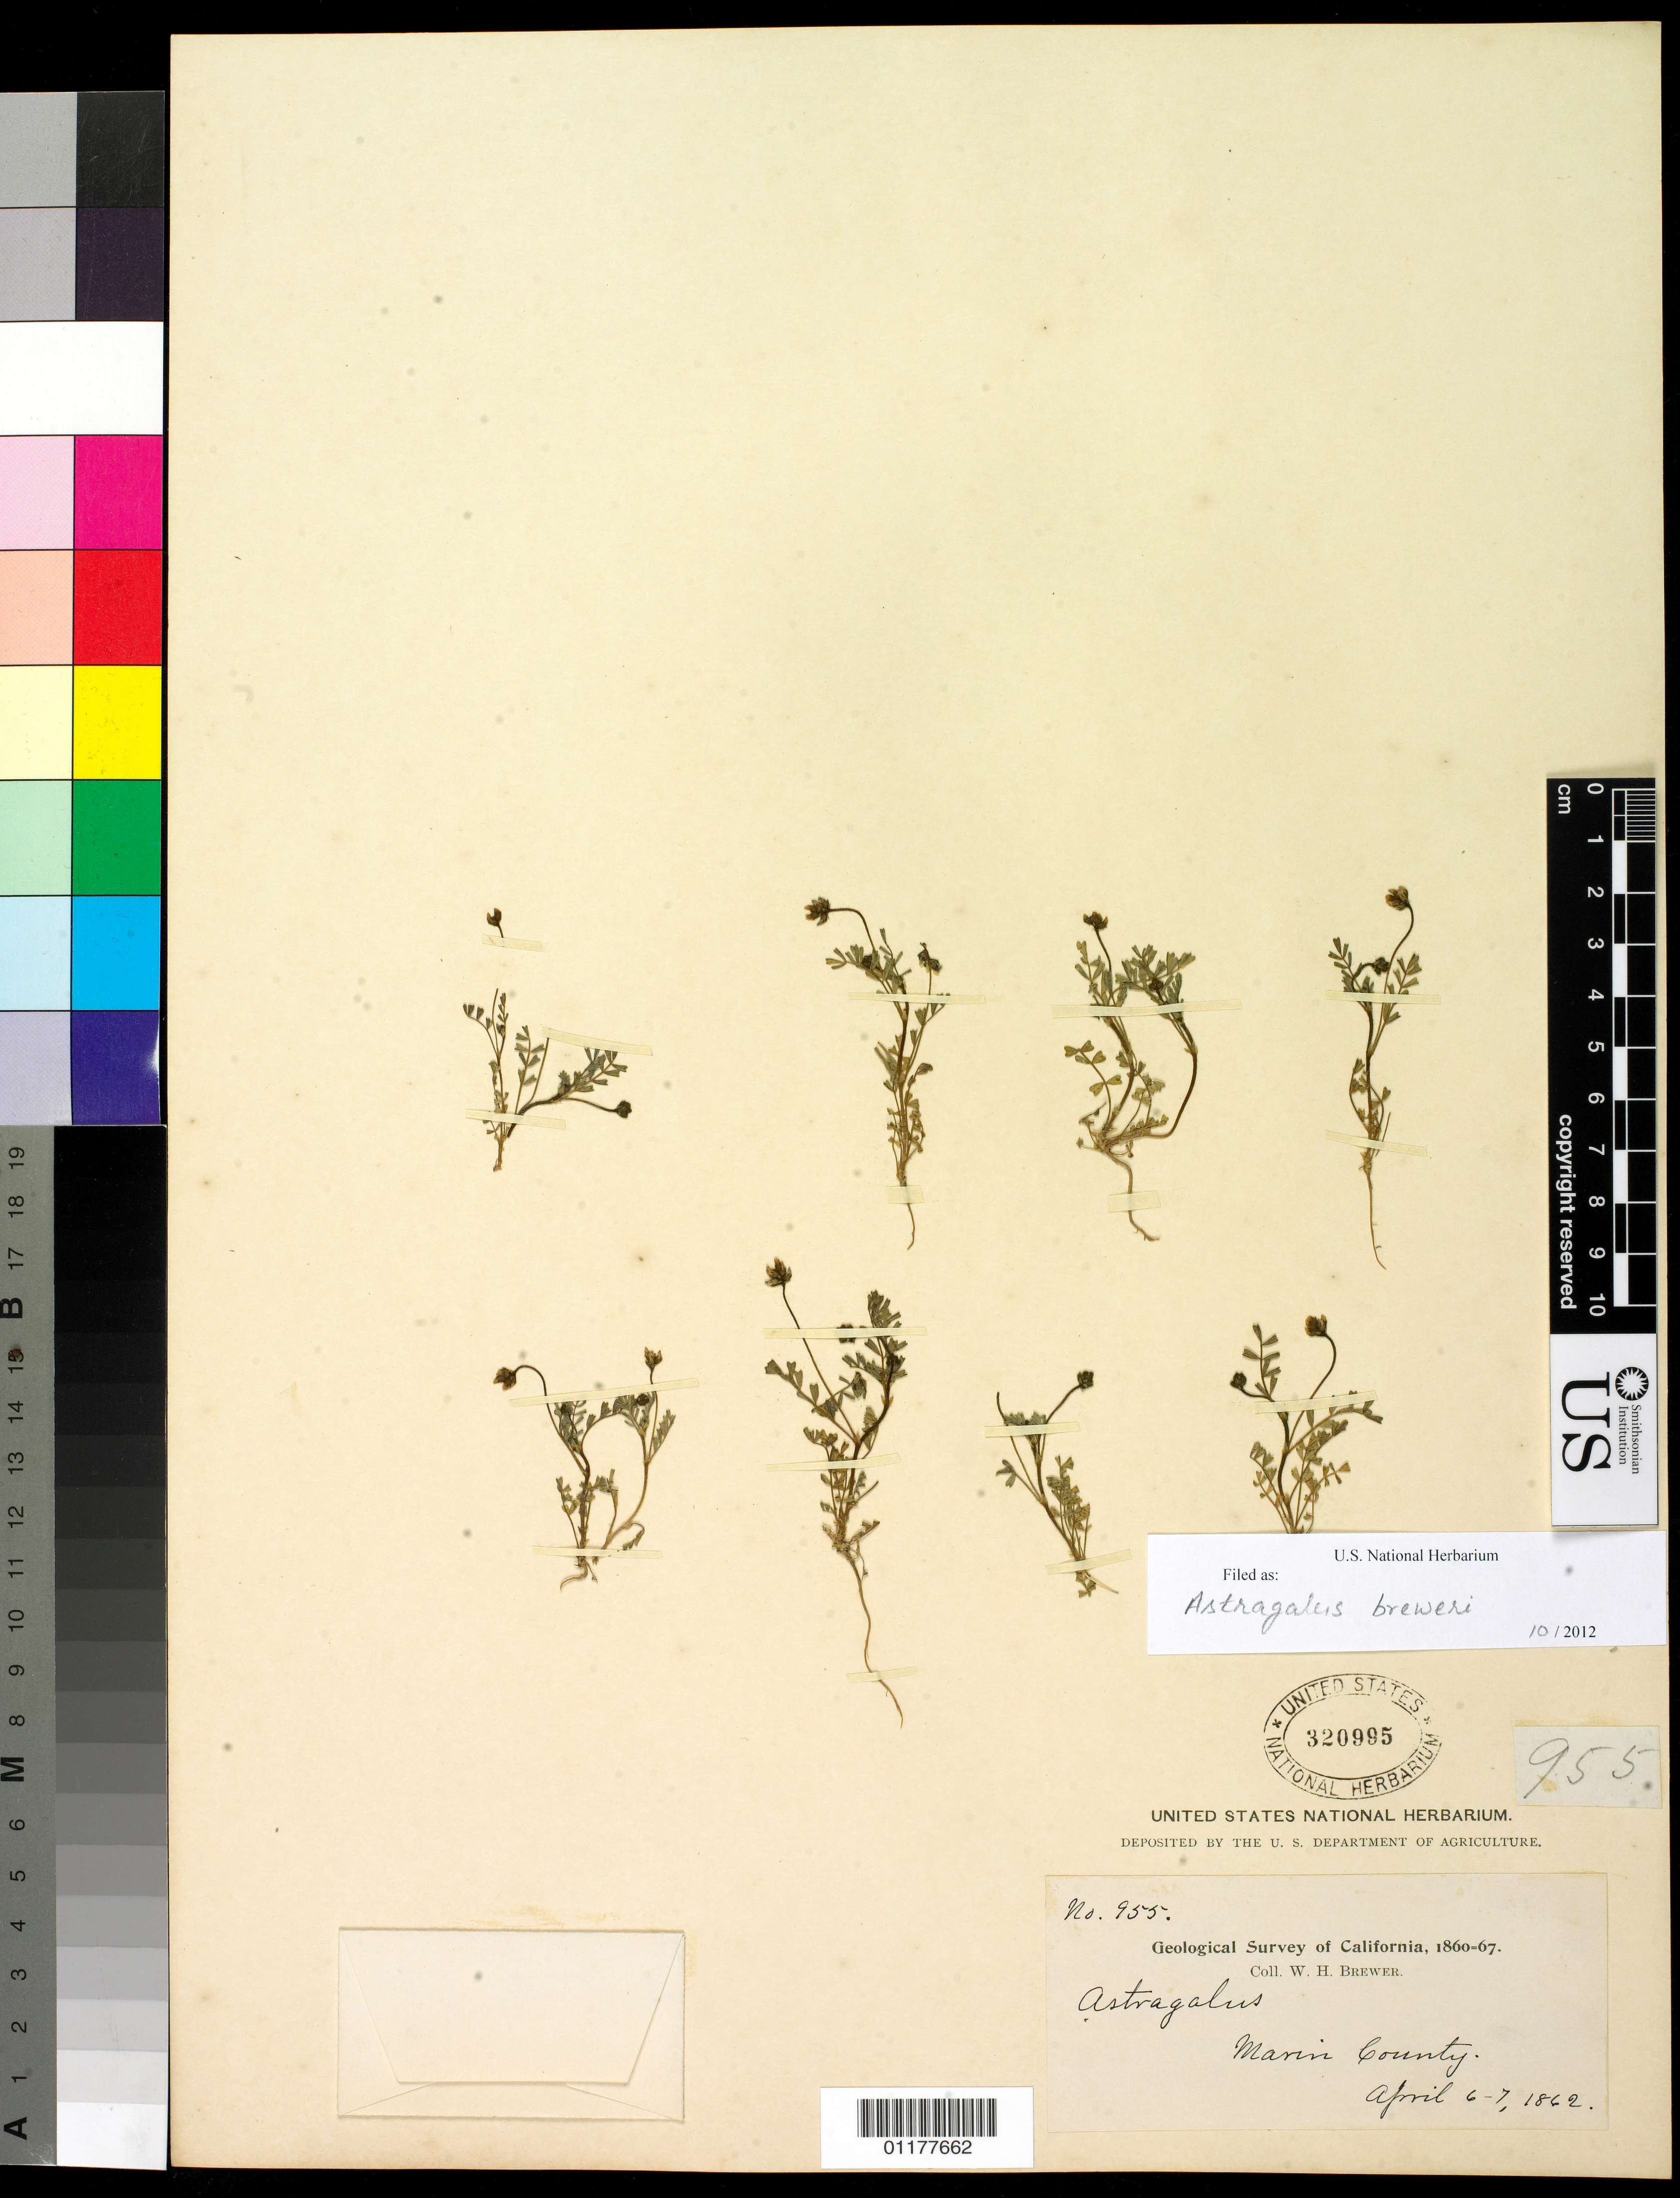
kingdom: Plantae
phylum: Tracheophyta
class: Magnoliopsida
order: Fabales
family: Fabaceae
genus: Astragalus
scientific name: Astragalus breweri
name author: A. Gray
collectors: W. H. Brewer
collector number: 955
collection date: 1862-04-06/1862-04-07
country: United States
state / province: California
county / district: Marin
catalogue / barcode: US 320995